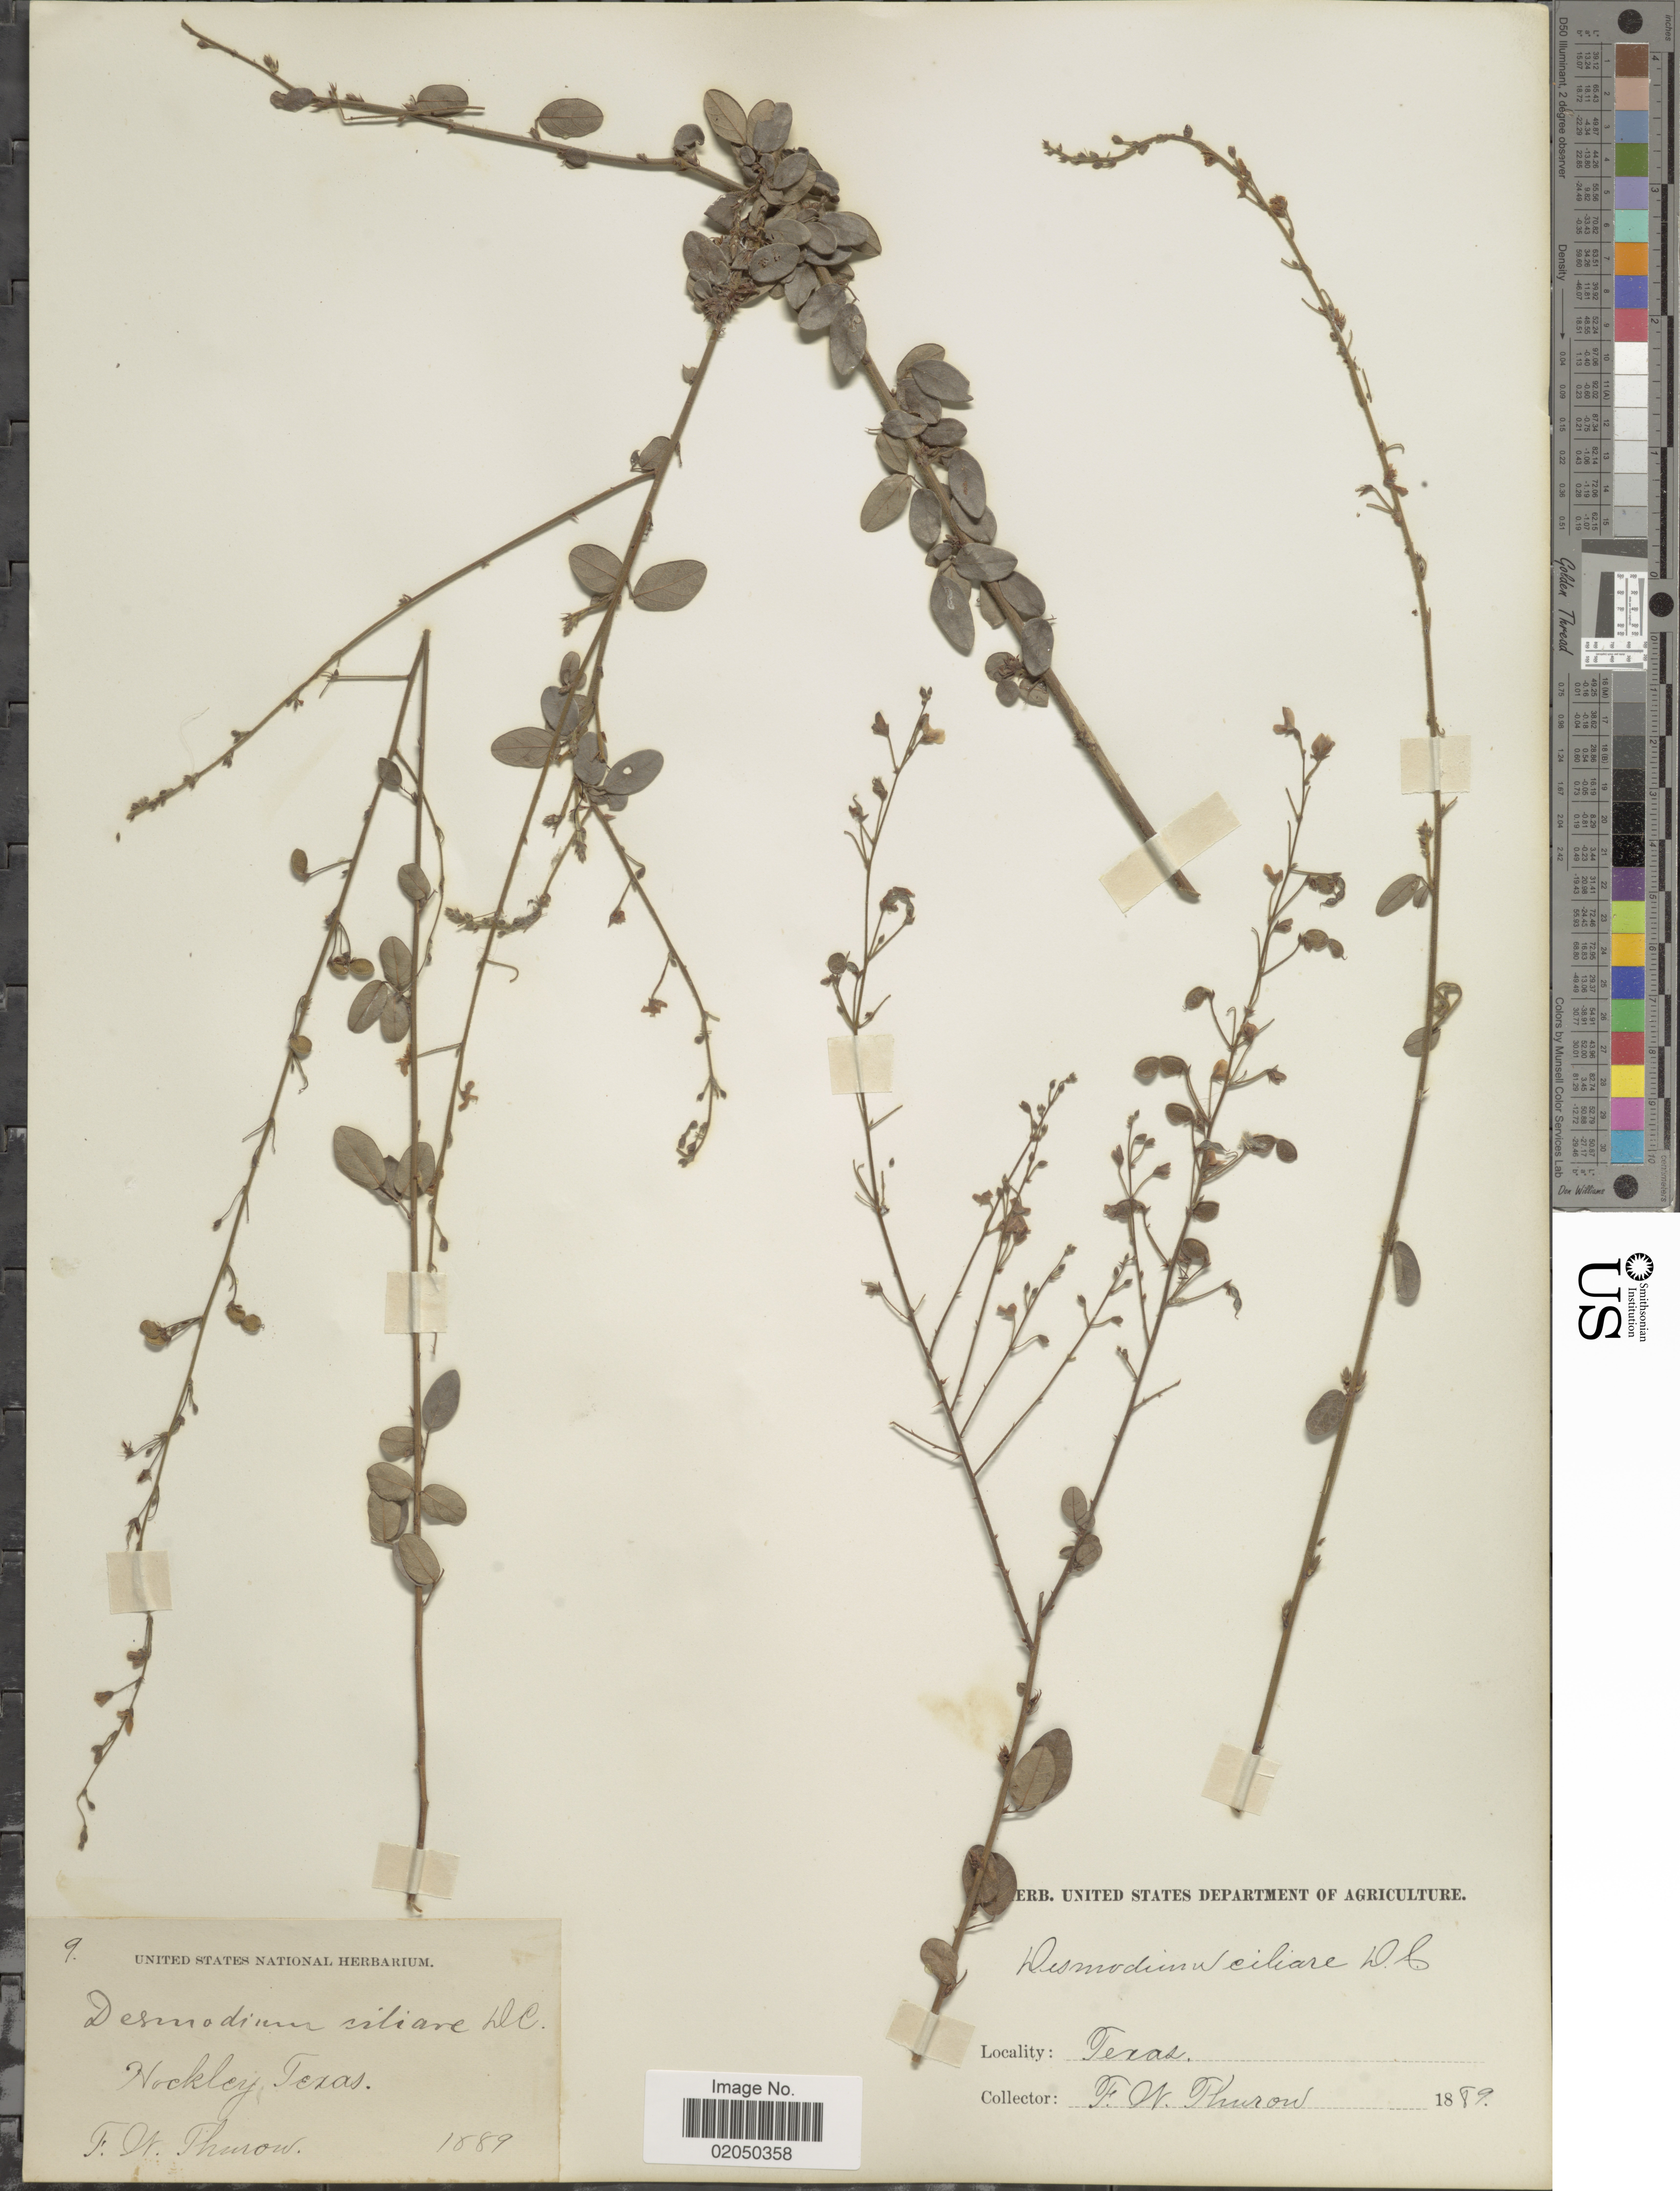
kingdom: Plantae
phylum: Tracheophyta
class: Magnoliopsida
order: Fabales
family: Fabaceae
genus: Desmodium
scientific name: Desmodium ciliare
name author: (Muhl. ex Willd.) DC.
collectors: F. W. Thurow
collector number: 9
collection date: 1889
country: United States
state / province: Texas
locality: Hockley